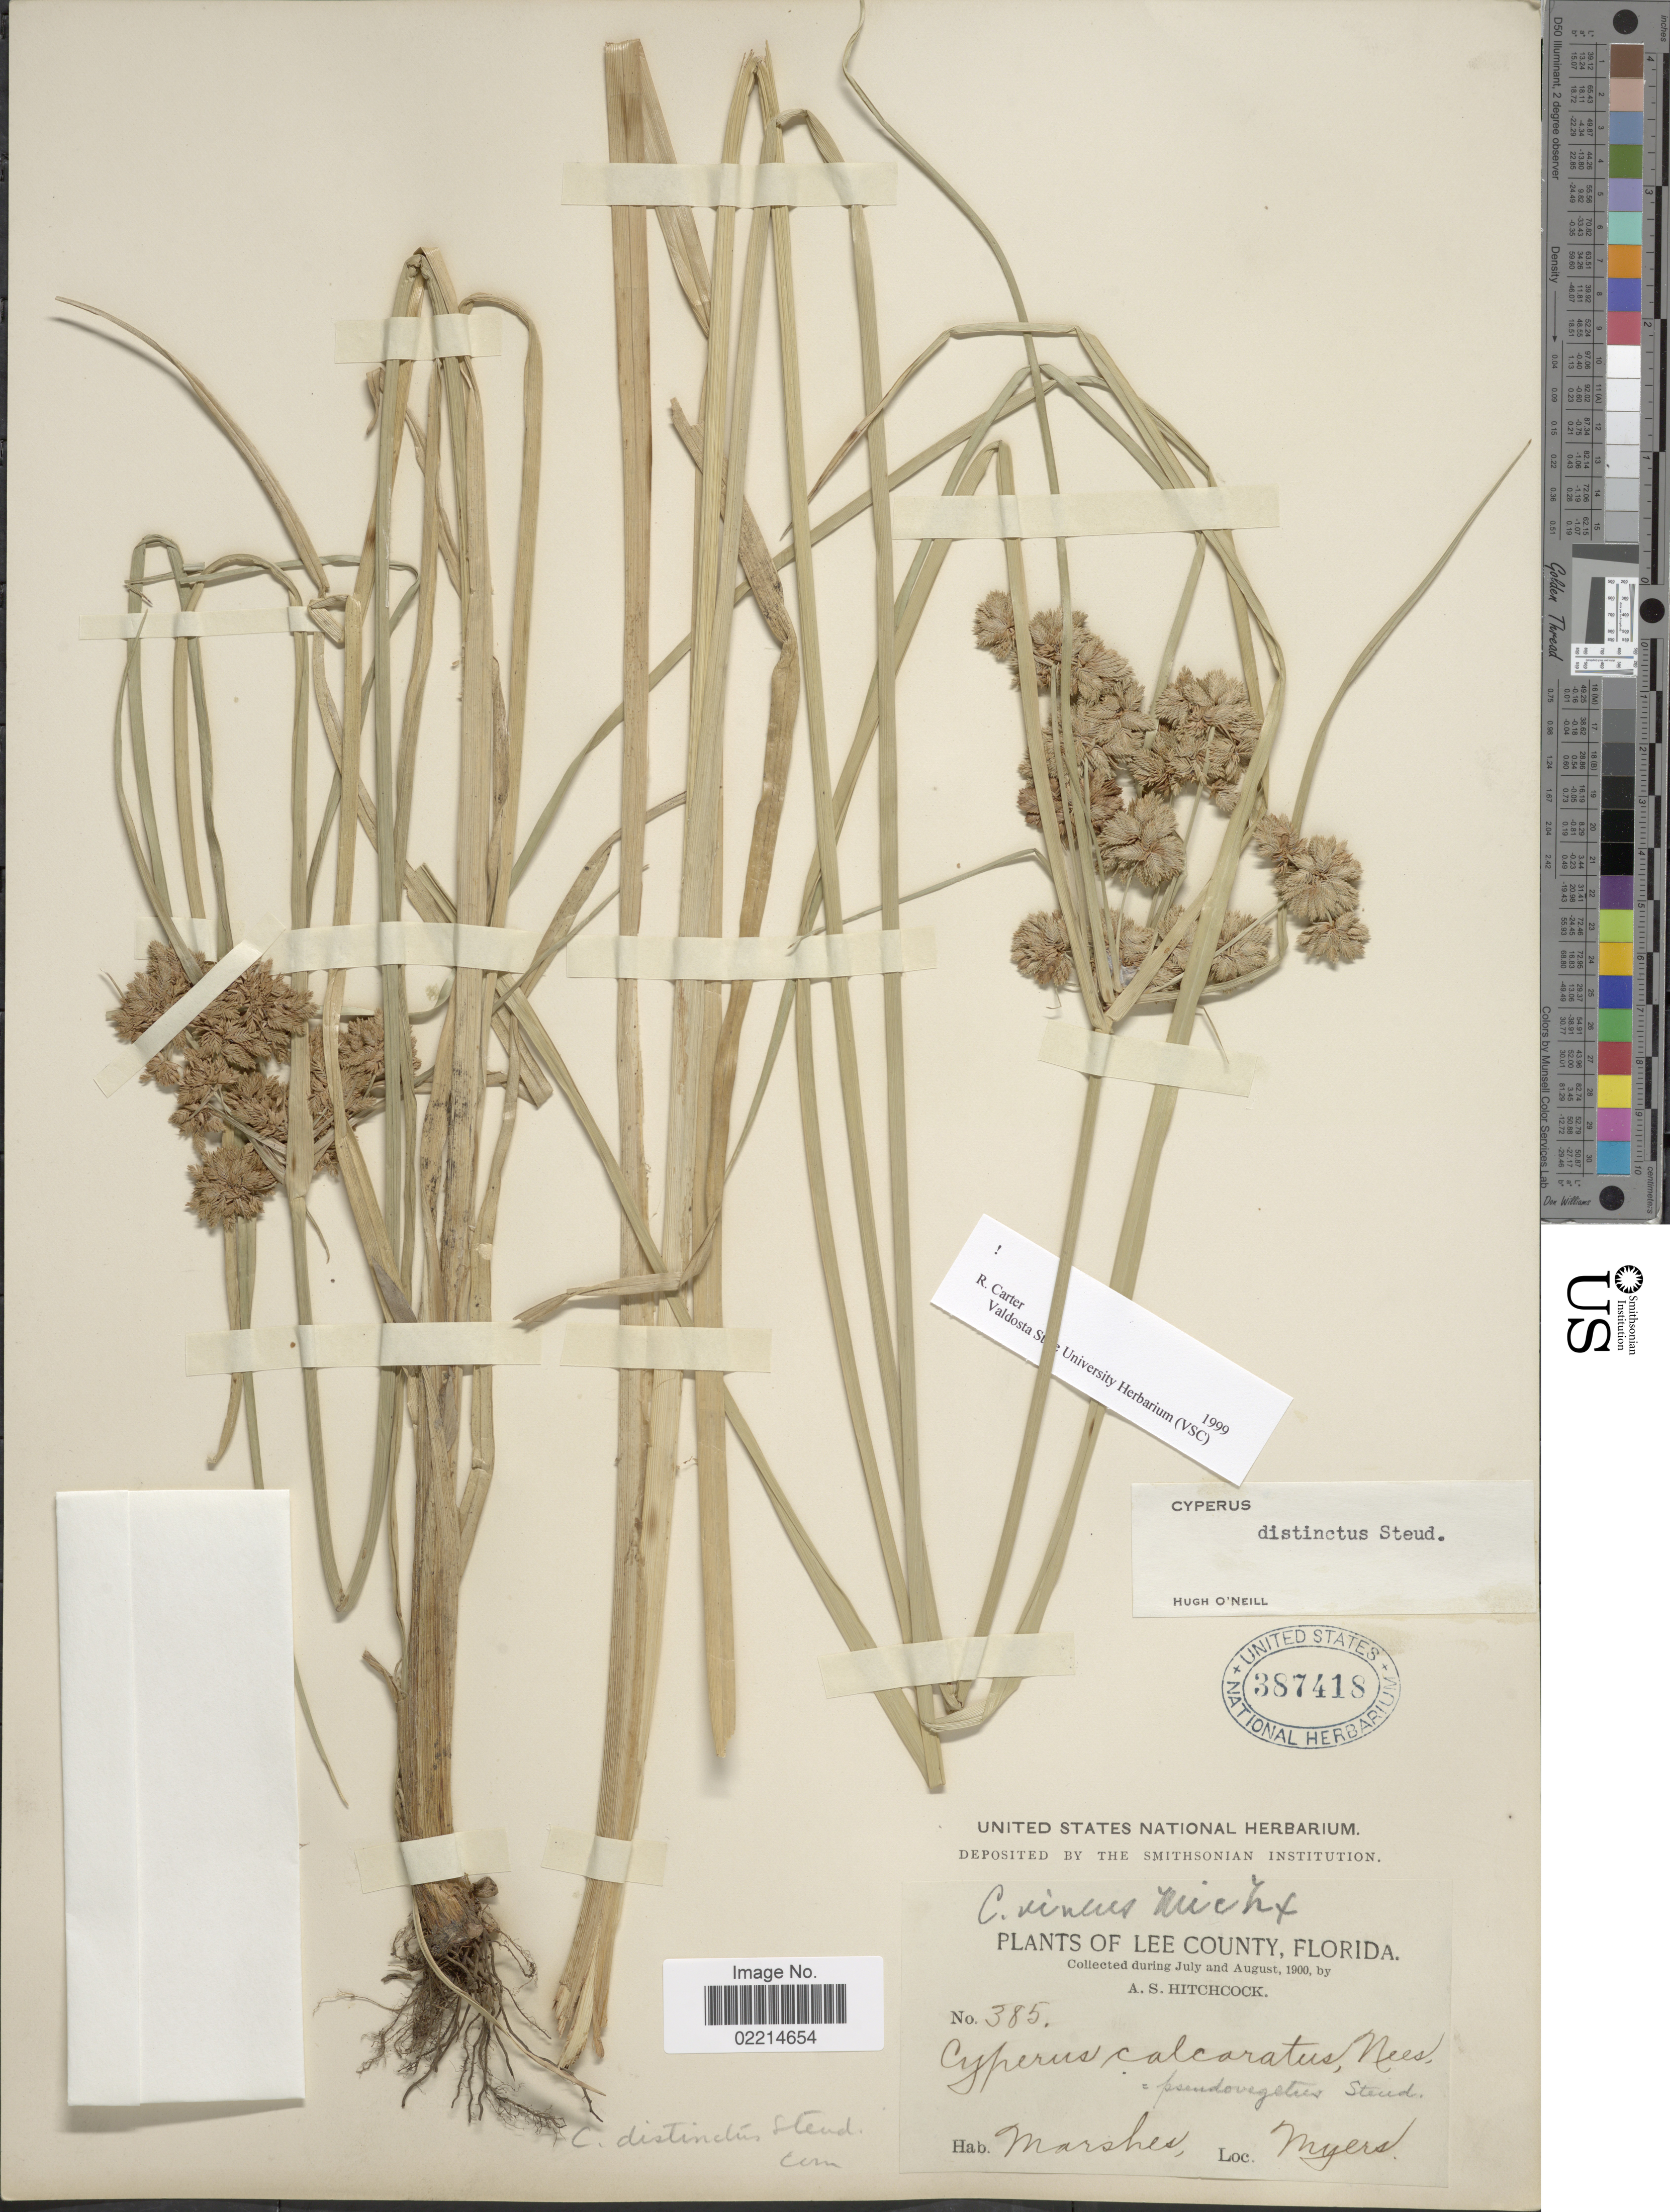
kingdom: Plantae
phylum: Tracheophyta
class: Liliopsida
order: Poales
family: Cyperaceae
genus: Cyperus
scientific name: Cyperus distinctus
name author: Steud.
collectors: A. S. Hitchcock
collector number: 385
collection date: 1900-07/1900-08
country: United States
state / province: Florida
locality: Lee County. Marshes, Myers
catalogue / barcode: US 387418